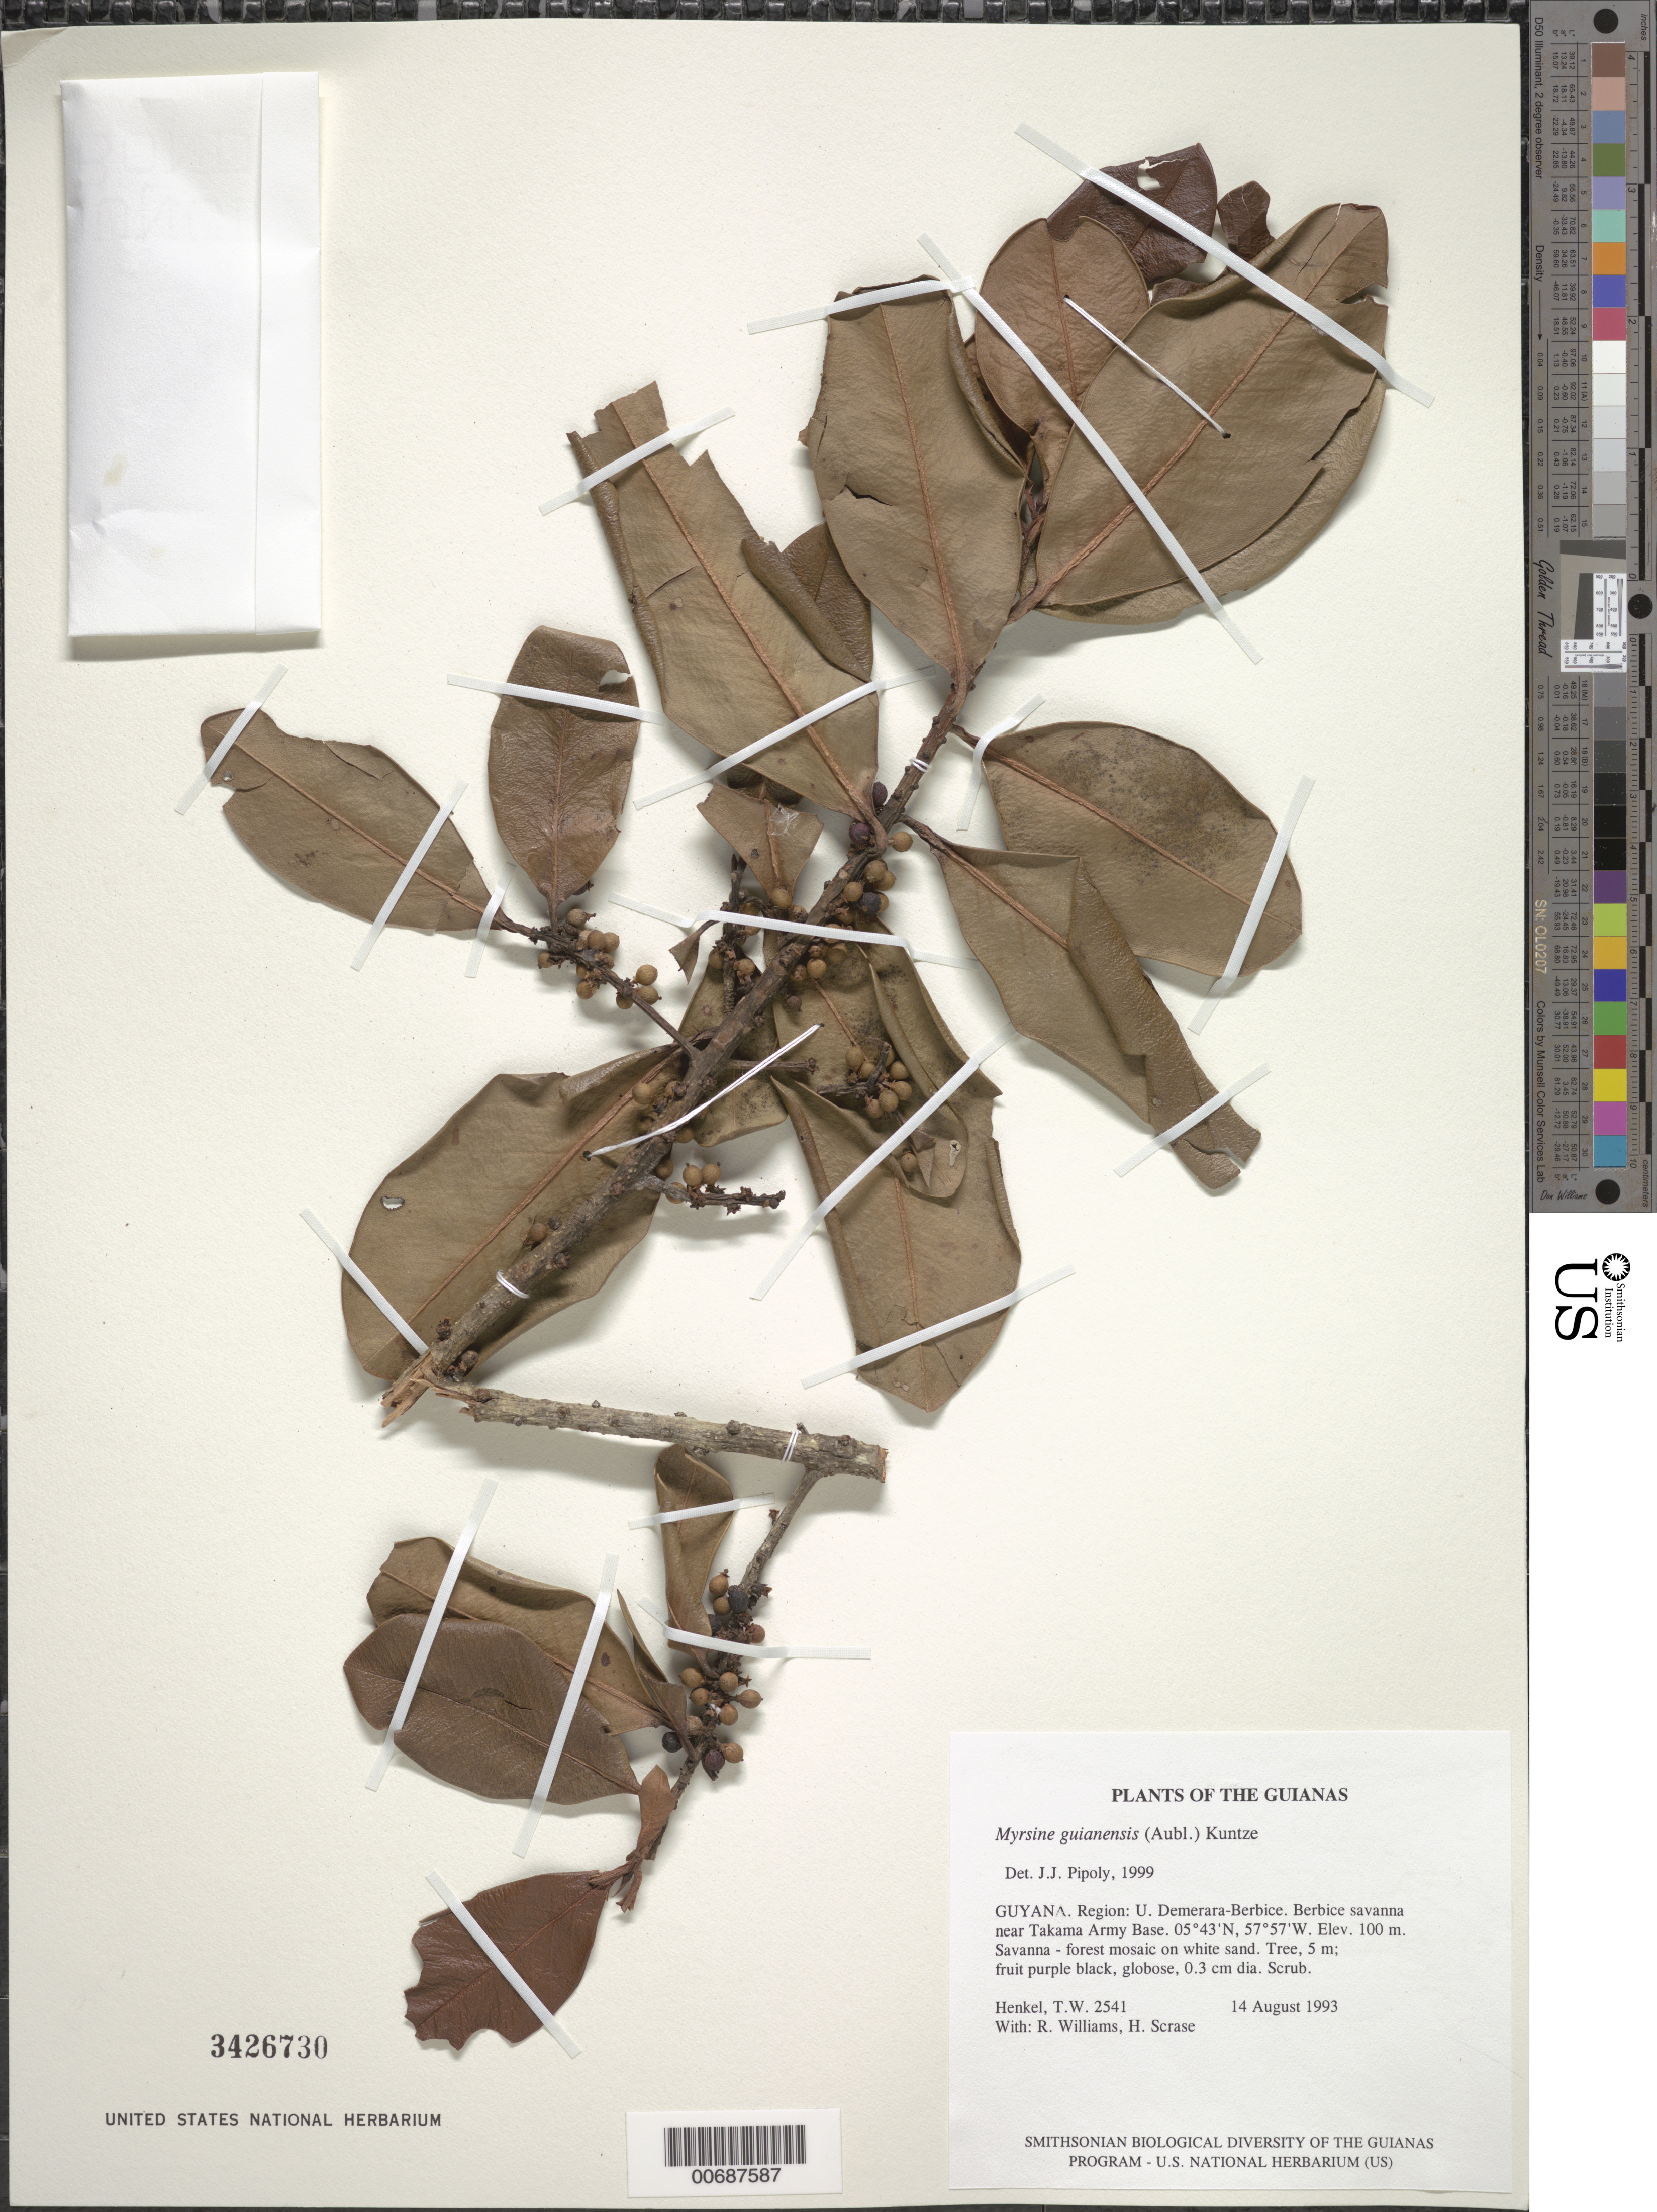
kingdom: Plantae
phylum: Tracheophyta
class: Magnoliopsida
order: Ericales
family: Primulaceae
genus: Myrsine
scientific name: Myrsine guianensis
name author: (Aubl.) Kuntze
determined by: Pipoly, J. J., III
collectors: T. Henkel, R. Williams & H. Scrase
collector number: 2541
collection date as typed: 14 August 1993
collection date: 1993-08-14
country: Guyana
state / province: U. Demerara-Berbice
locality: Berbice savanna near Takama Army Base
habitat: Savanna - forest mosaic on white sand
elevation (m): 100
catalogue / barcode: US 3426730